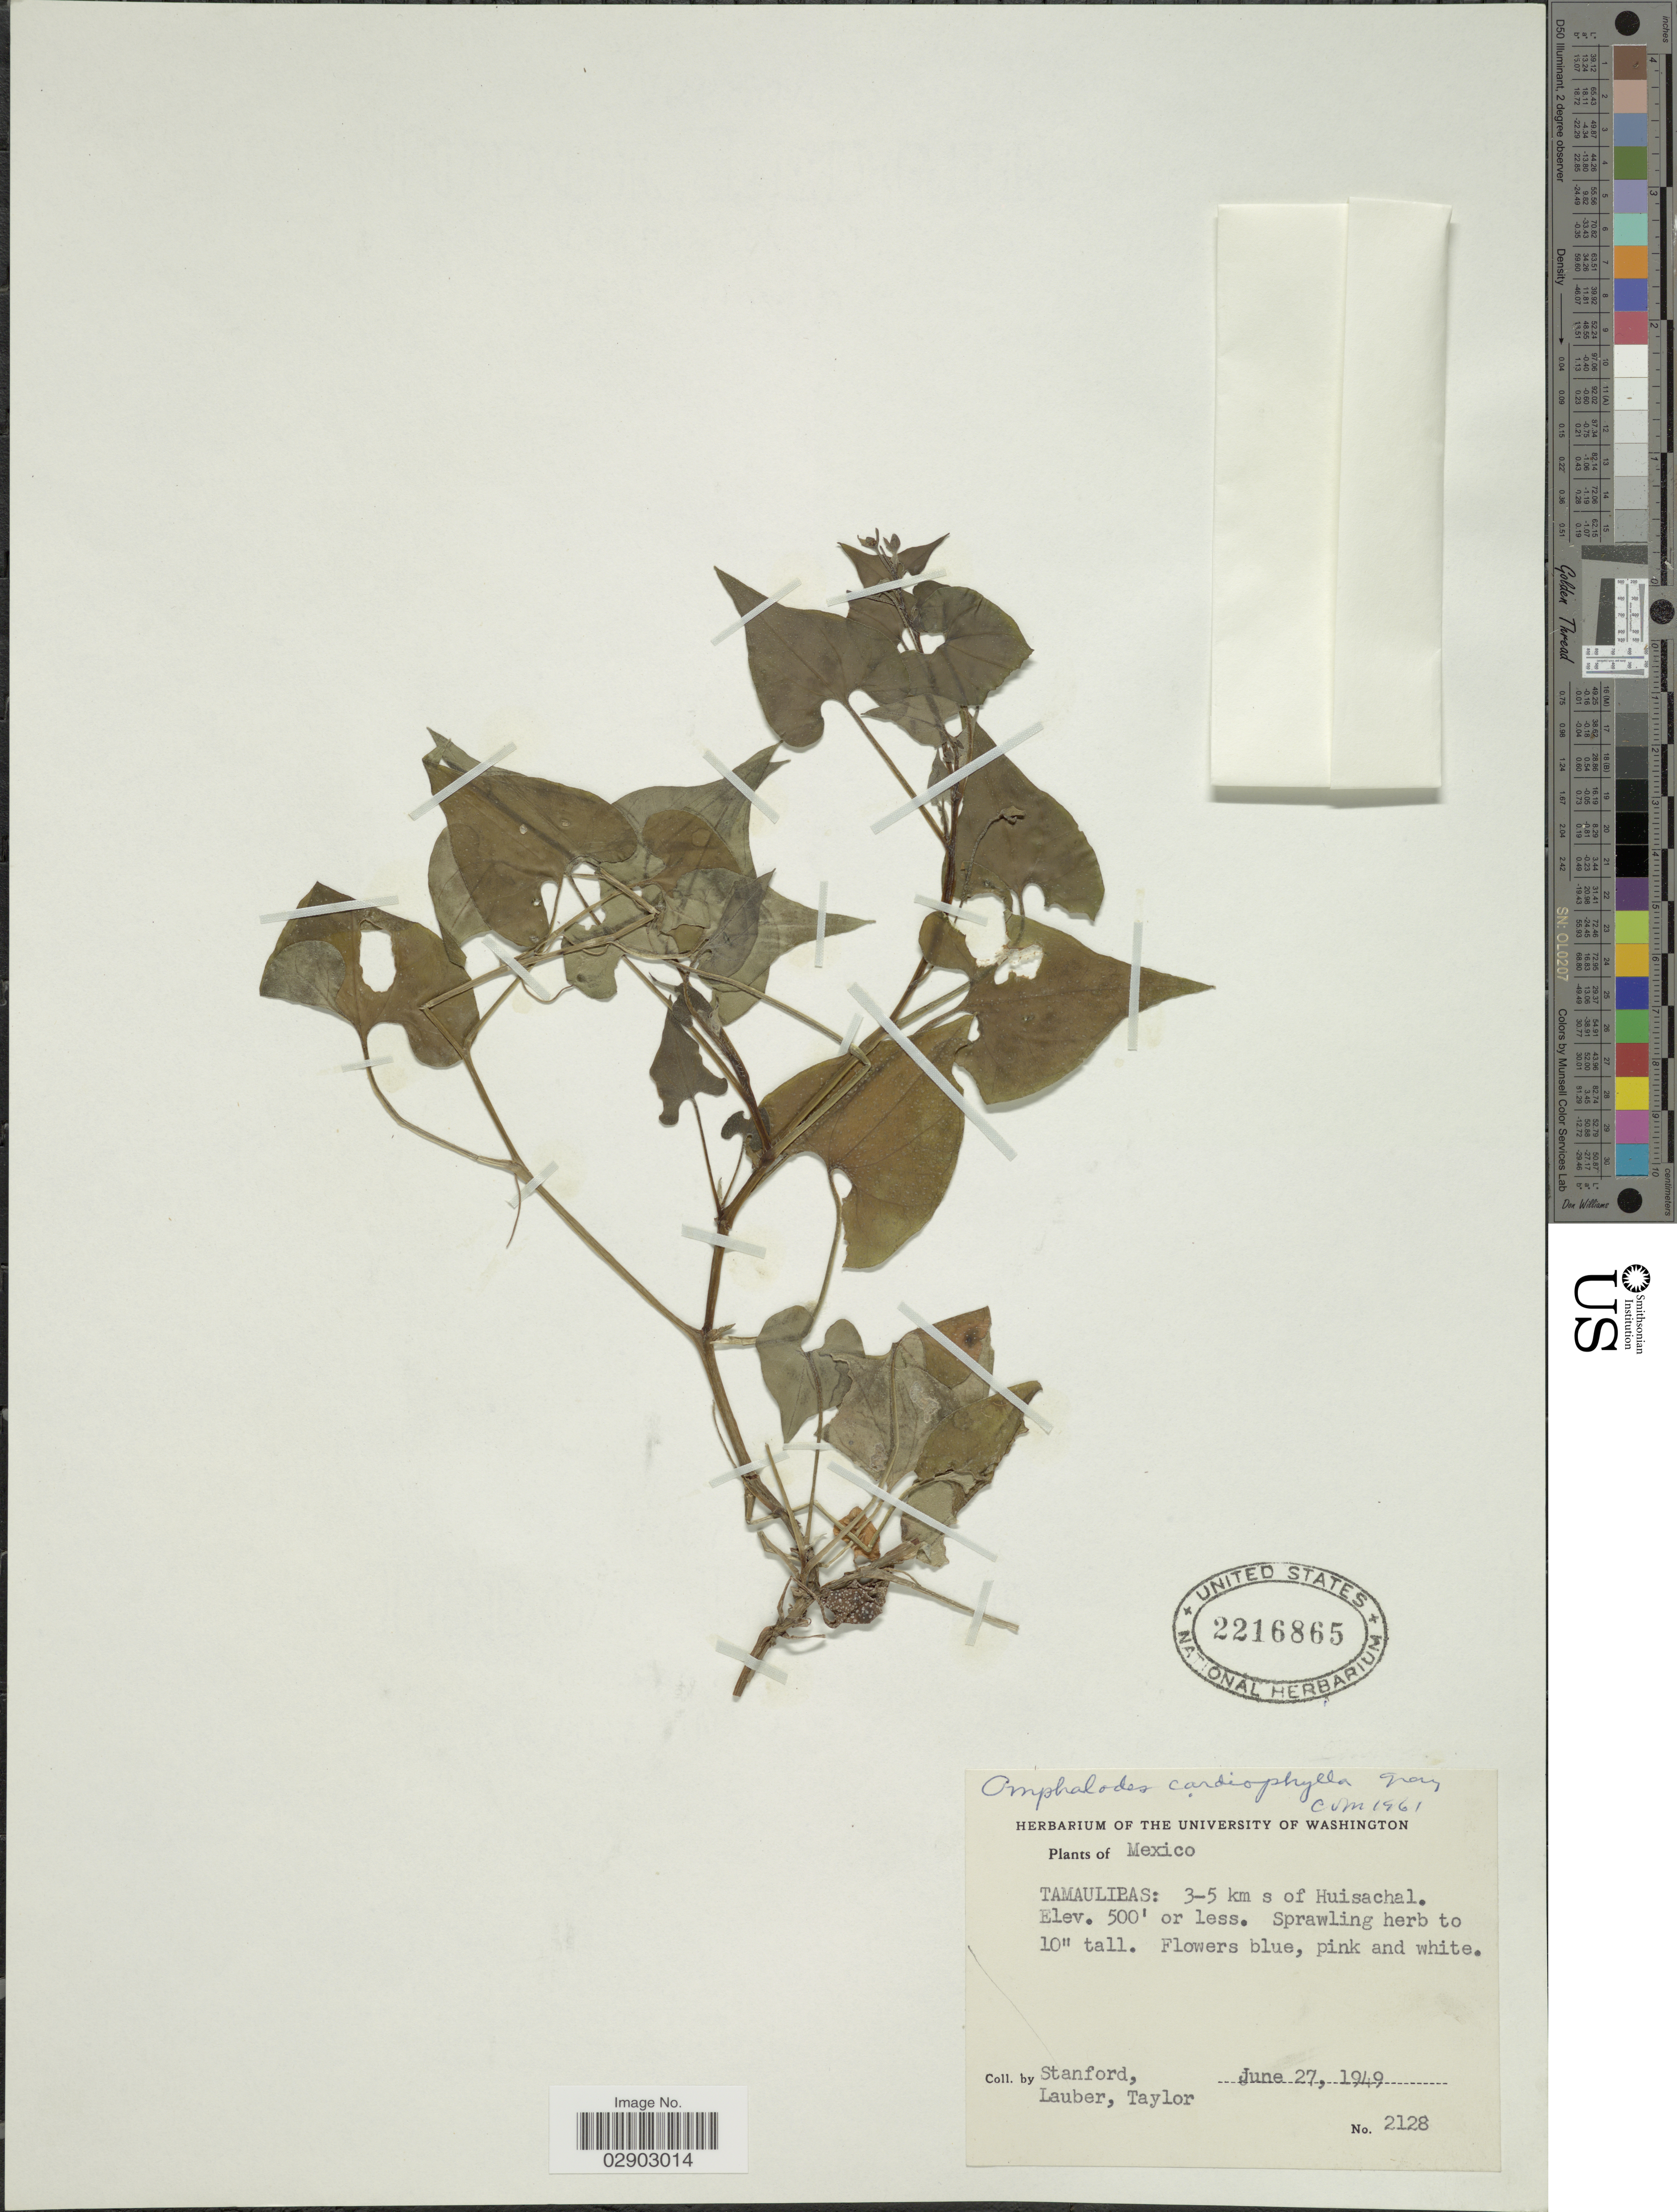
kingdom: Plantae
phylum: Tracheophyta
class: Magnoliopsida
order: Boraginales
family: Boraginaceae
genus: Omphalodes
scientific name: Omphalodes cardiophylla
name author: A. Gray in Hemsl.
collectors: -. Stanford, -. Lauber & -. Taylor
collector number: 2128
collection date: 1949-06-27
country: Mexico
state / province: Tamaulipas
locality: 3-5 km s of Huisachal.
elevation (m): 152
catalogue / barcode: US 2216865